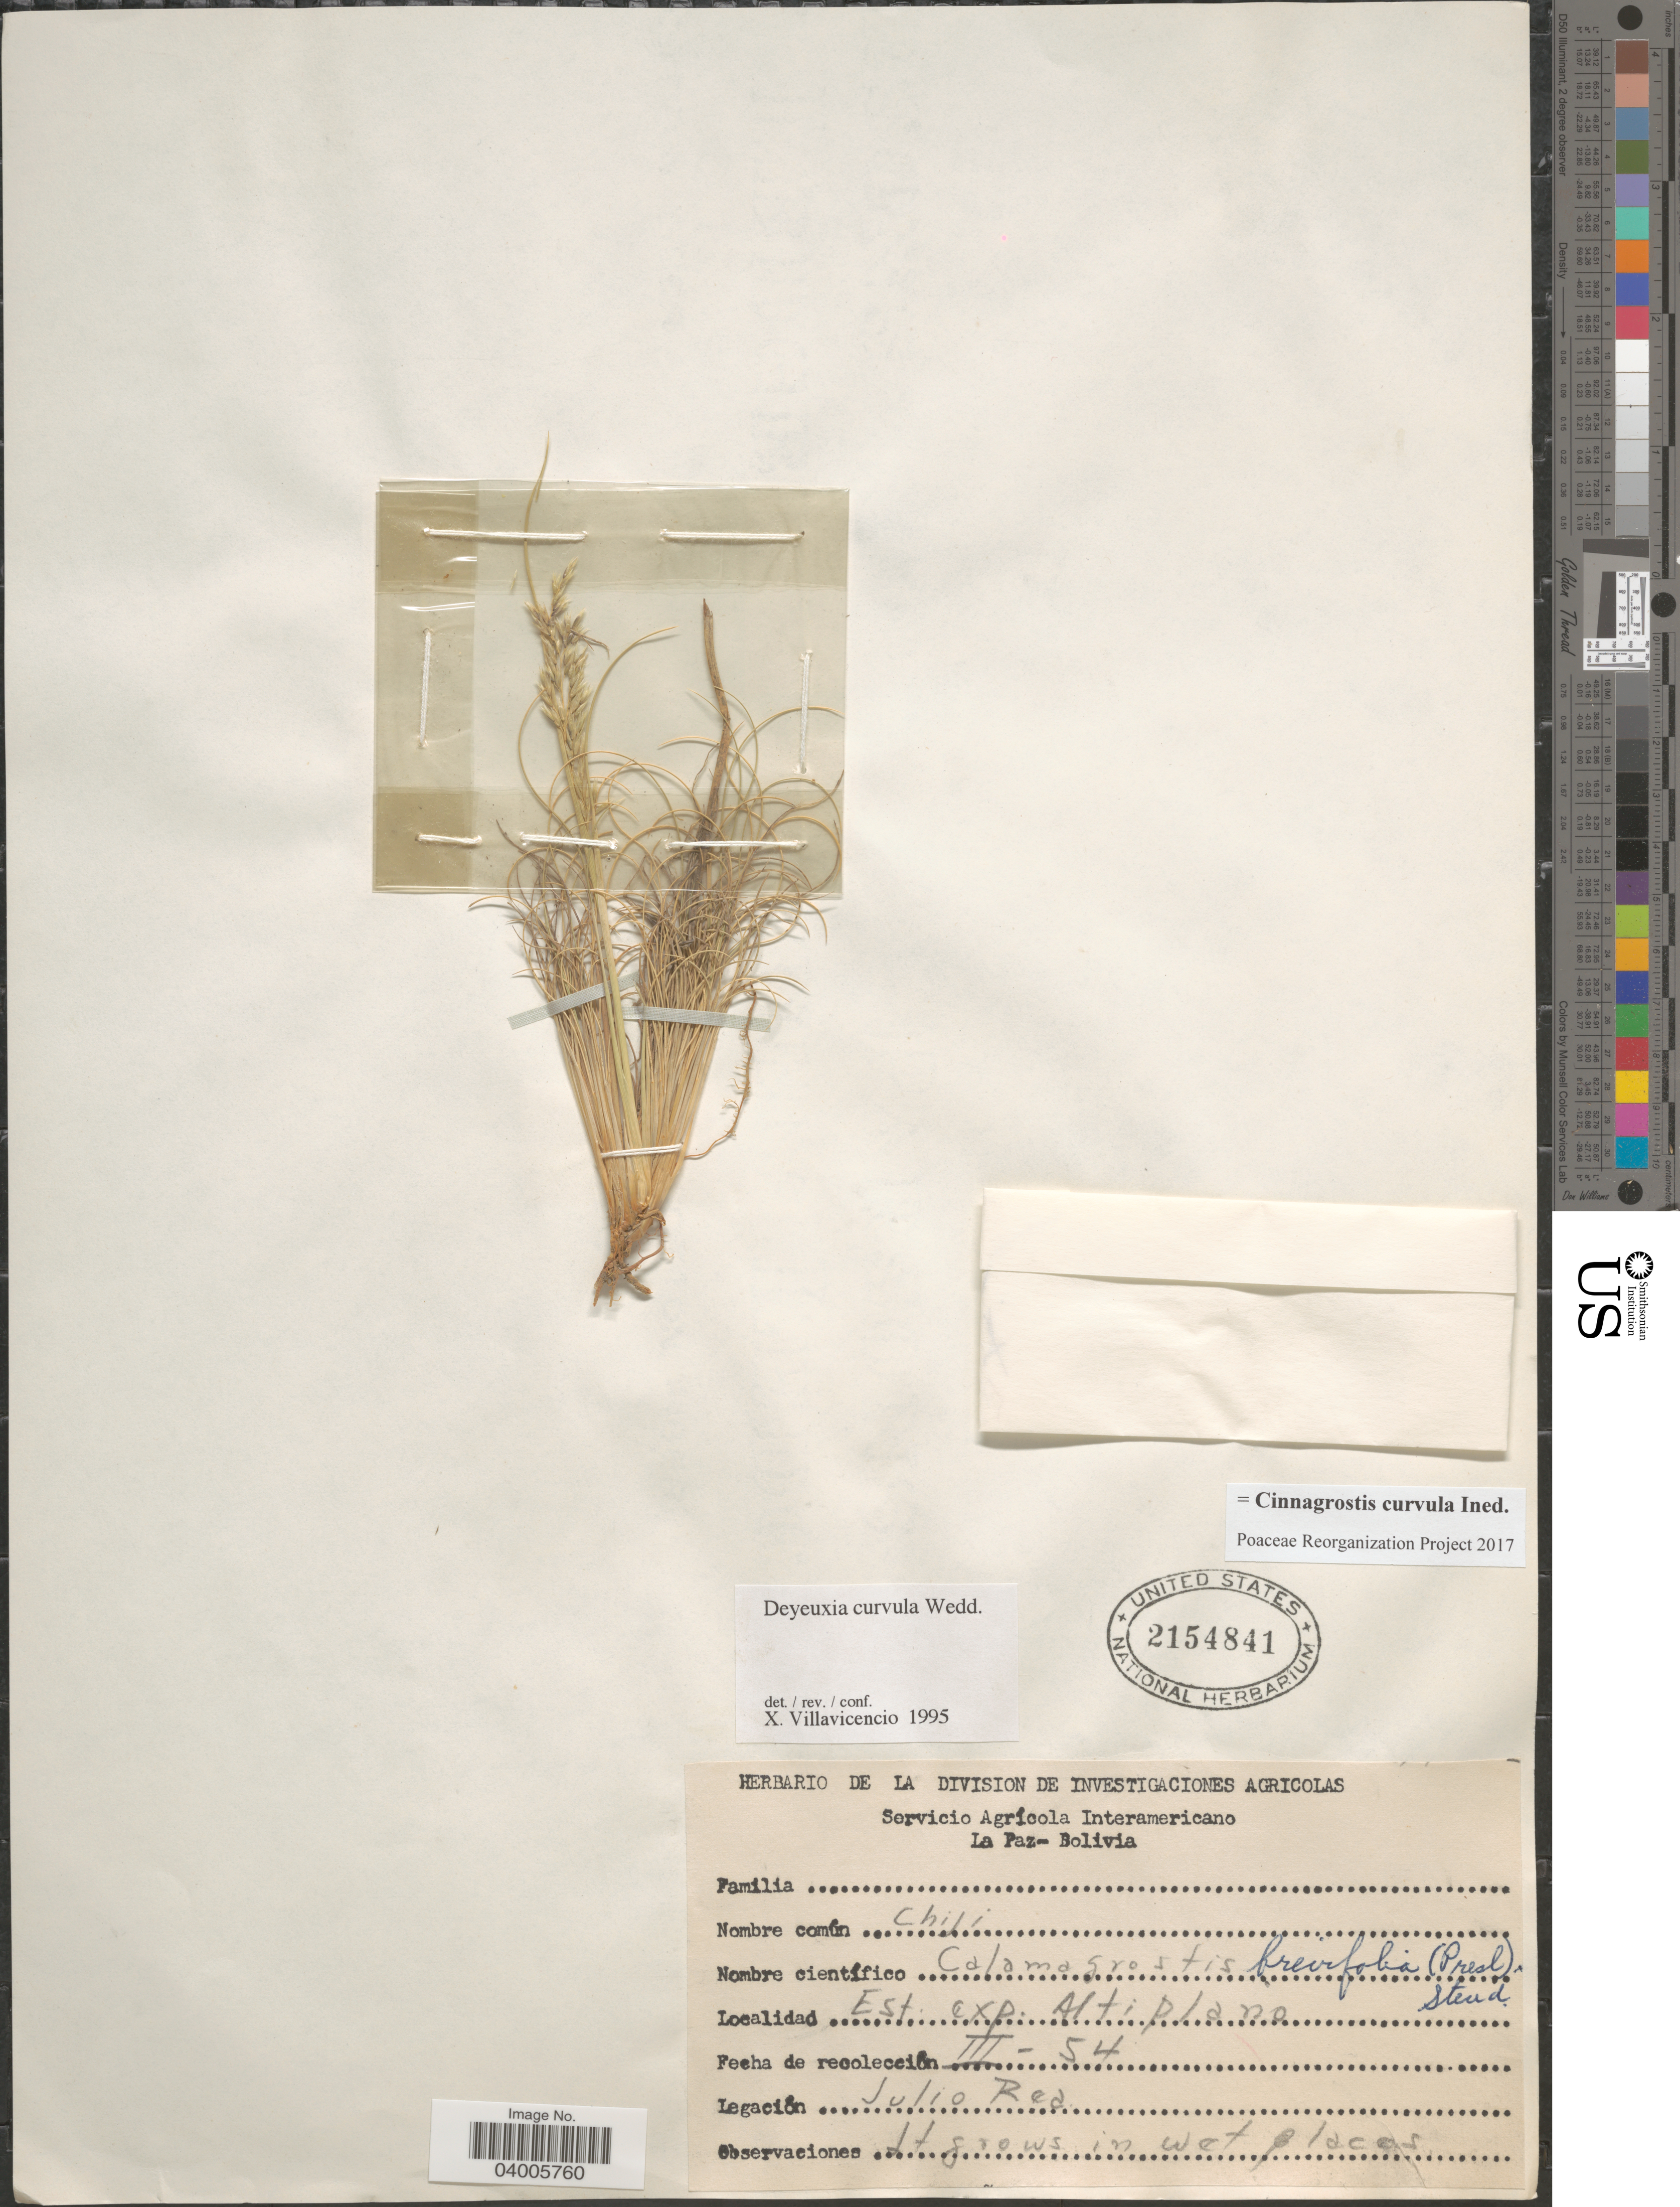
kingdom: Plantae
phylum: Tracheophyta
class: Liliopsida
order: Poales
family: Poaceae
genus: Cinnagrostis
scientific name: Cinnagrostis curvula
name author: (Wedd.) P.M. Peterson et al.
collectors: J. Rea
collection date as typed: Transcribed d/m/y: /3/54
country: Bolivia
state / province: La Paz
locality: Est. Exp. Alti Plano.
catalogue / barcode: US 2154841